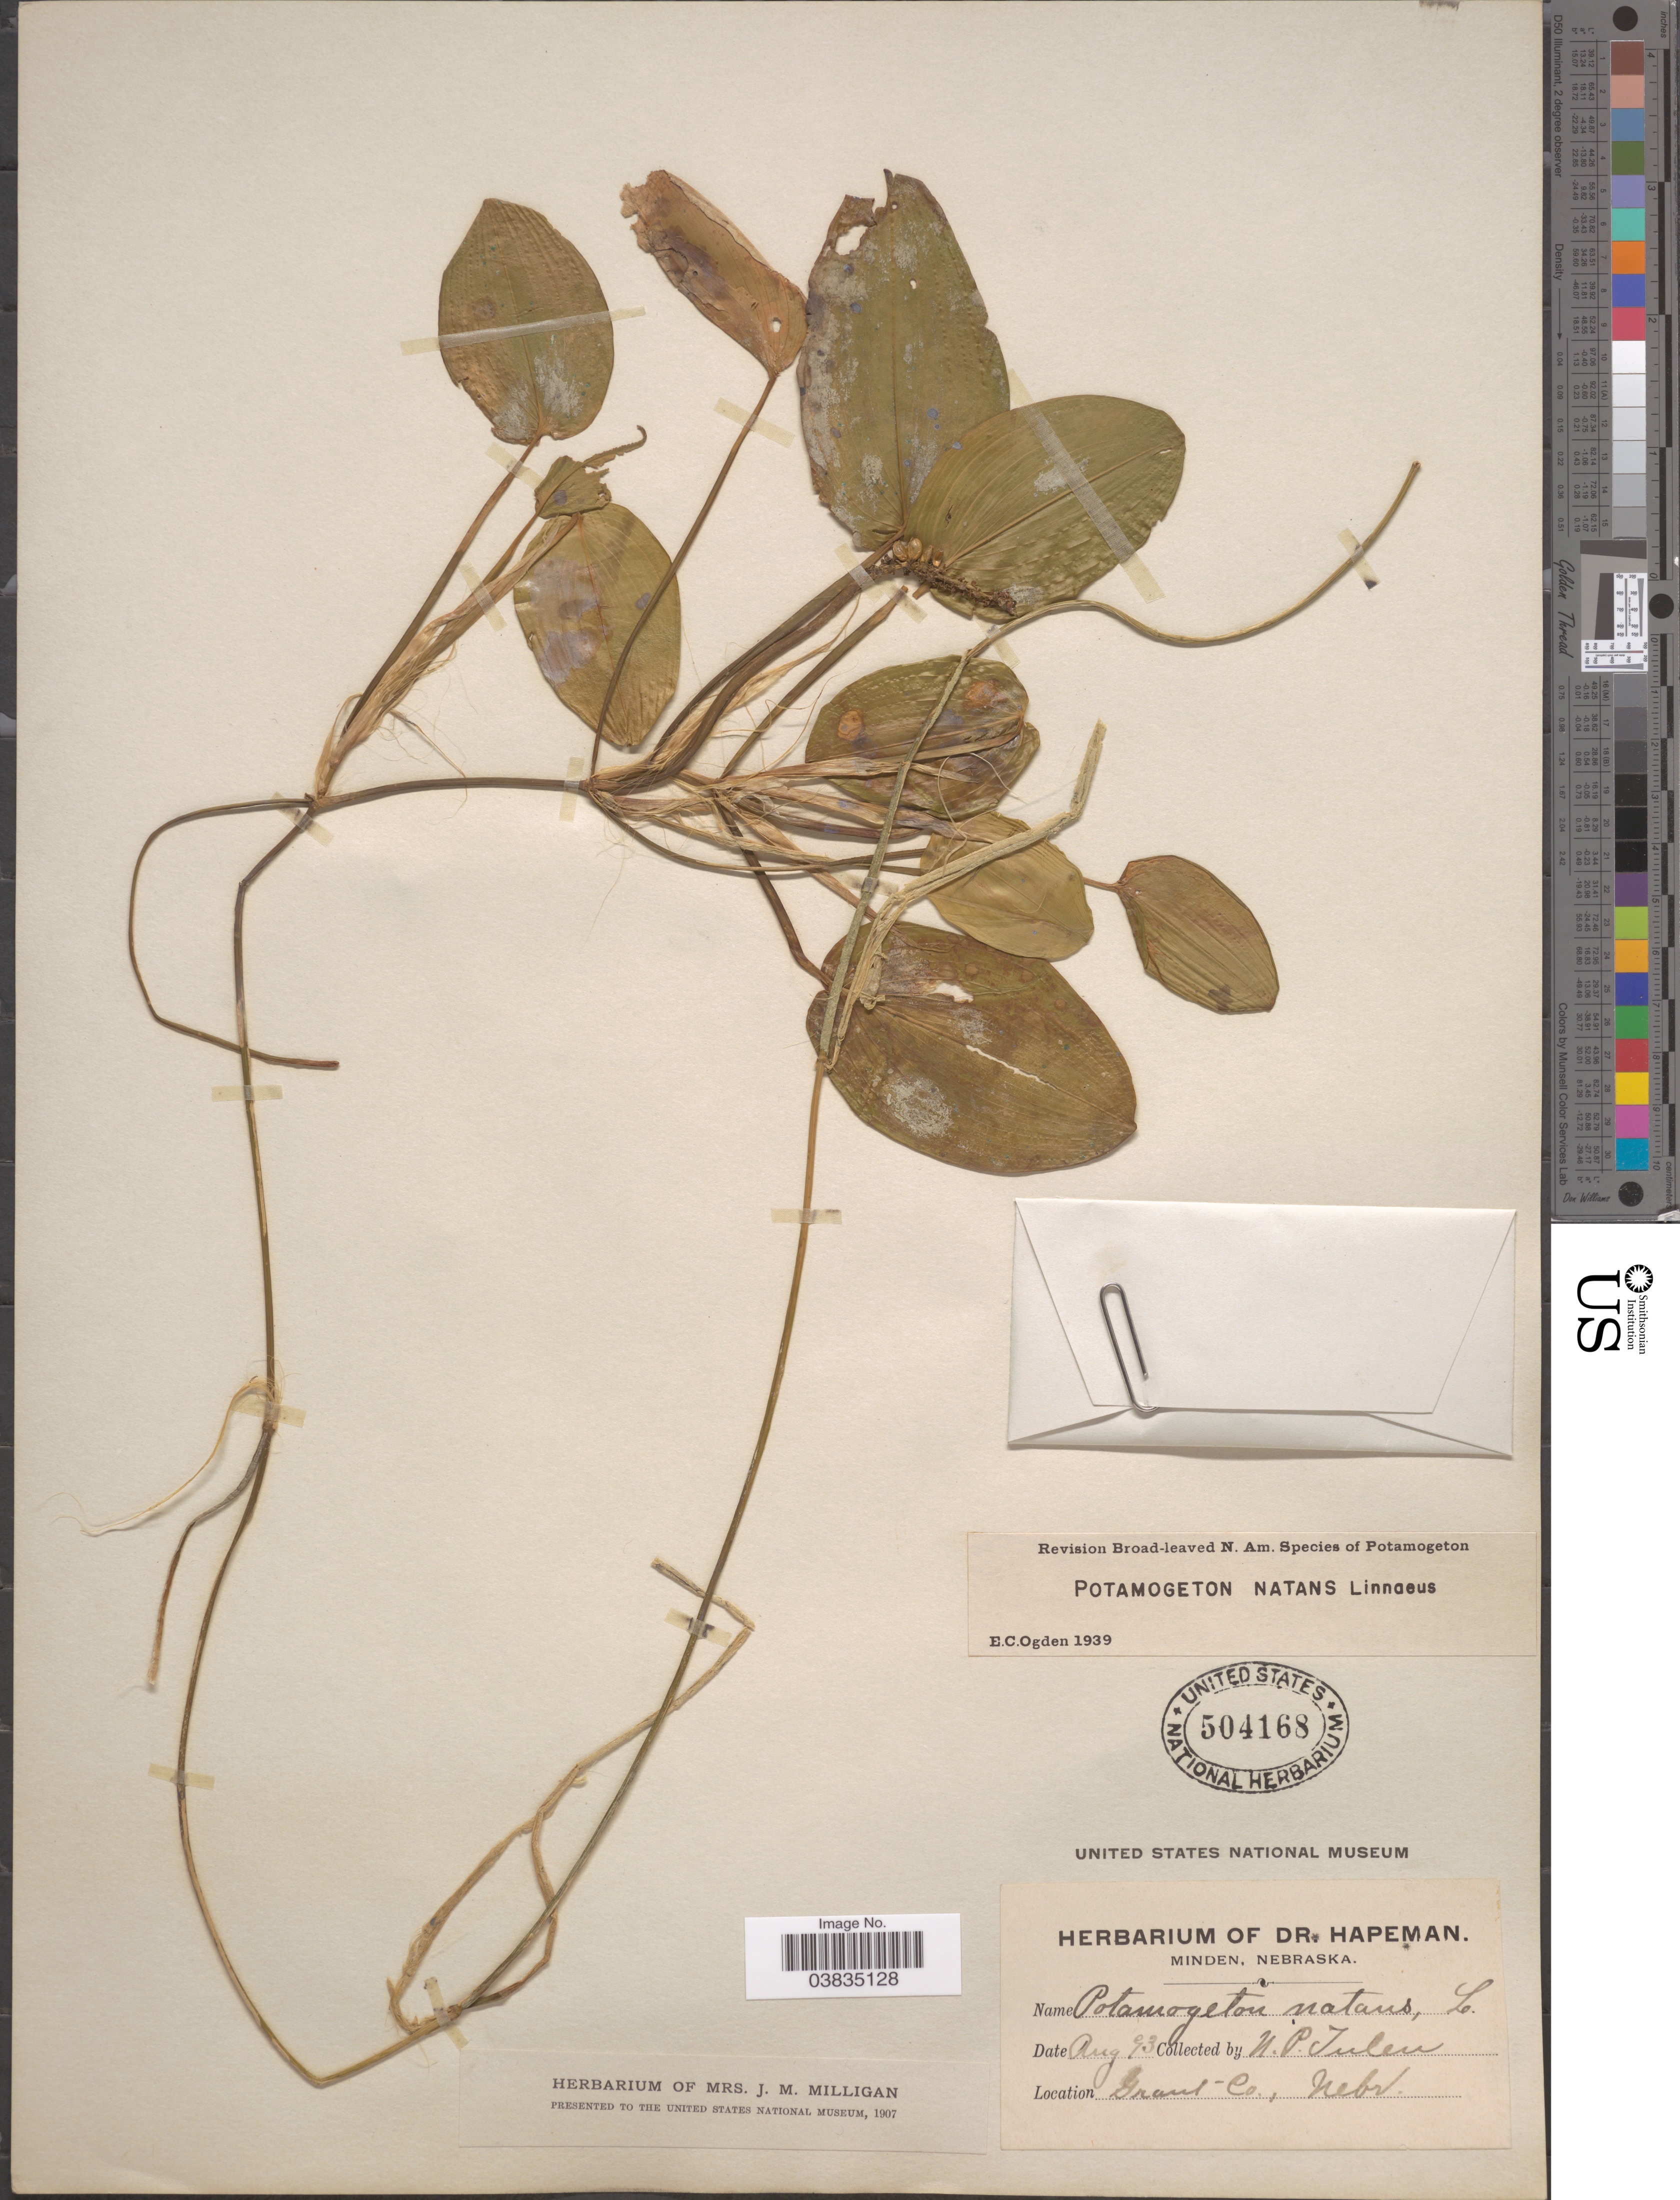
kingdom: Plantae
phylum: Tracheophyta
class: Liliopsida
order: Alismatales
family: Potamogetonaceae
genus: Potamogeton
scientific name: Potamogeton natans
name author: L.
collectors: N. Tulen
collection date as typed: Transcribed d/m/y: /8/93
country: United States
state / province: Nebraska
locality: Grant Co.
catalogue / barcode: US 504168